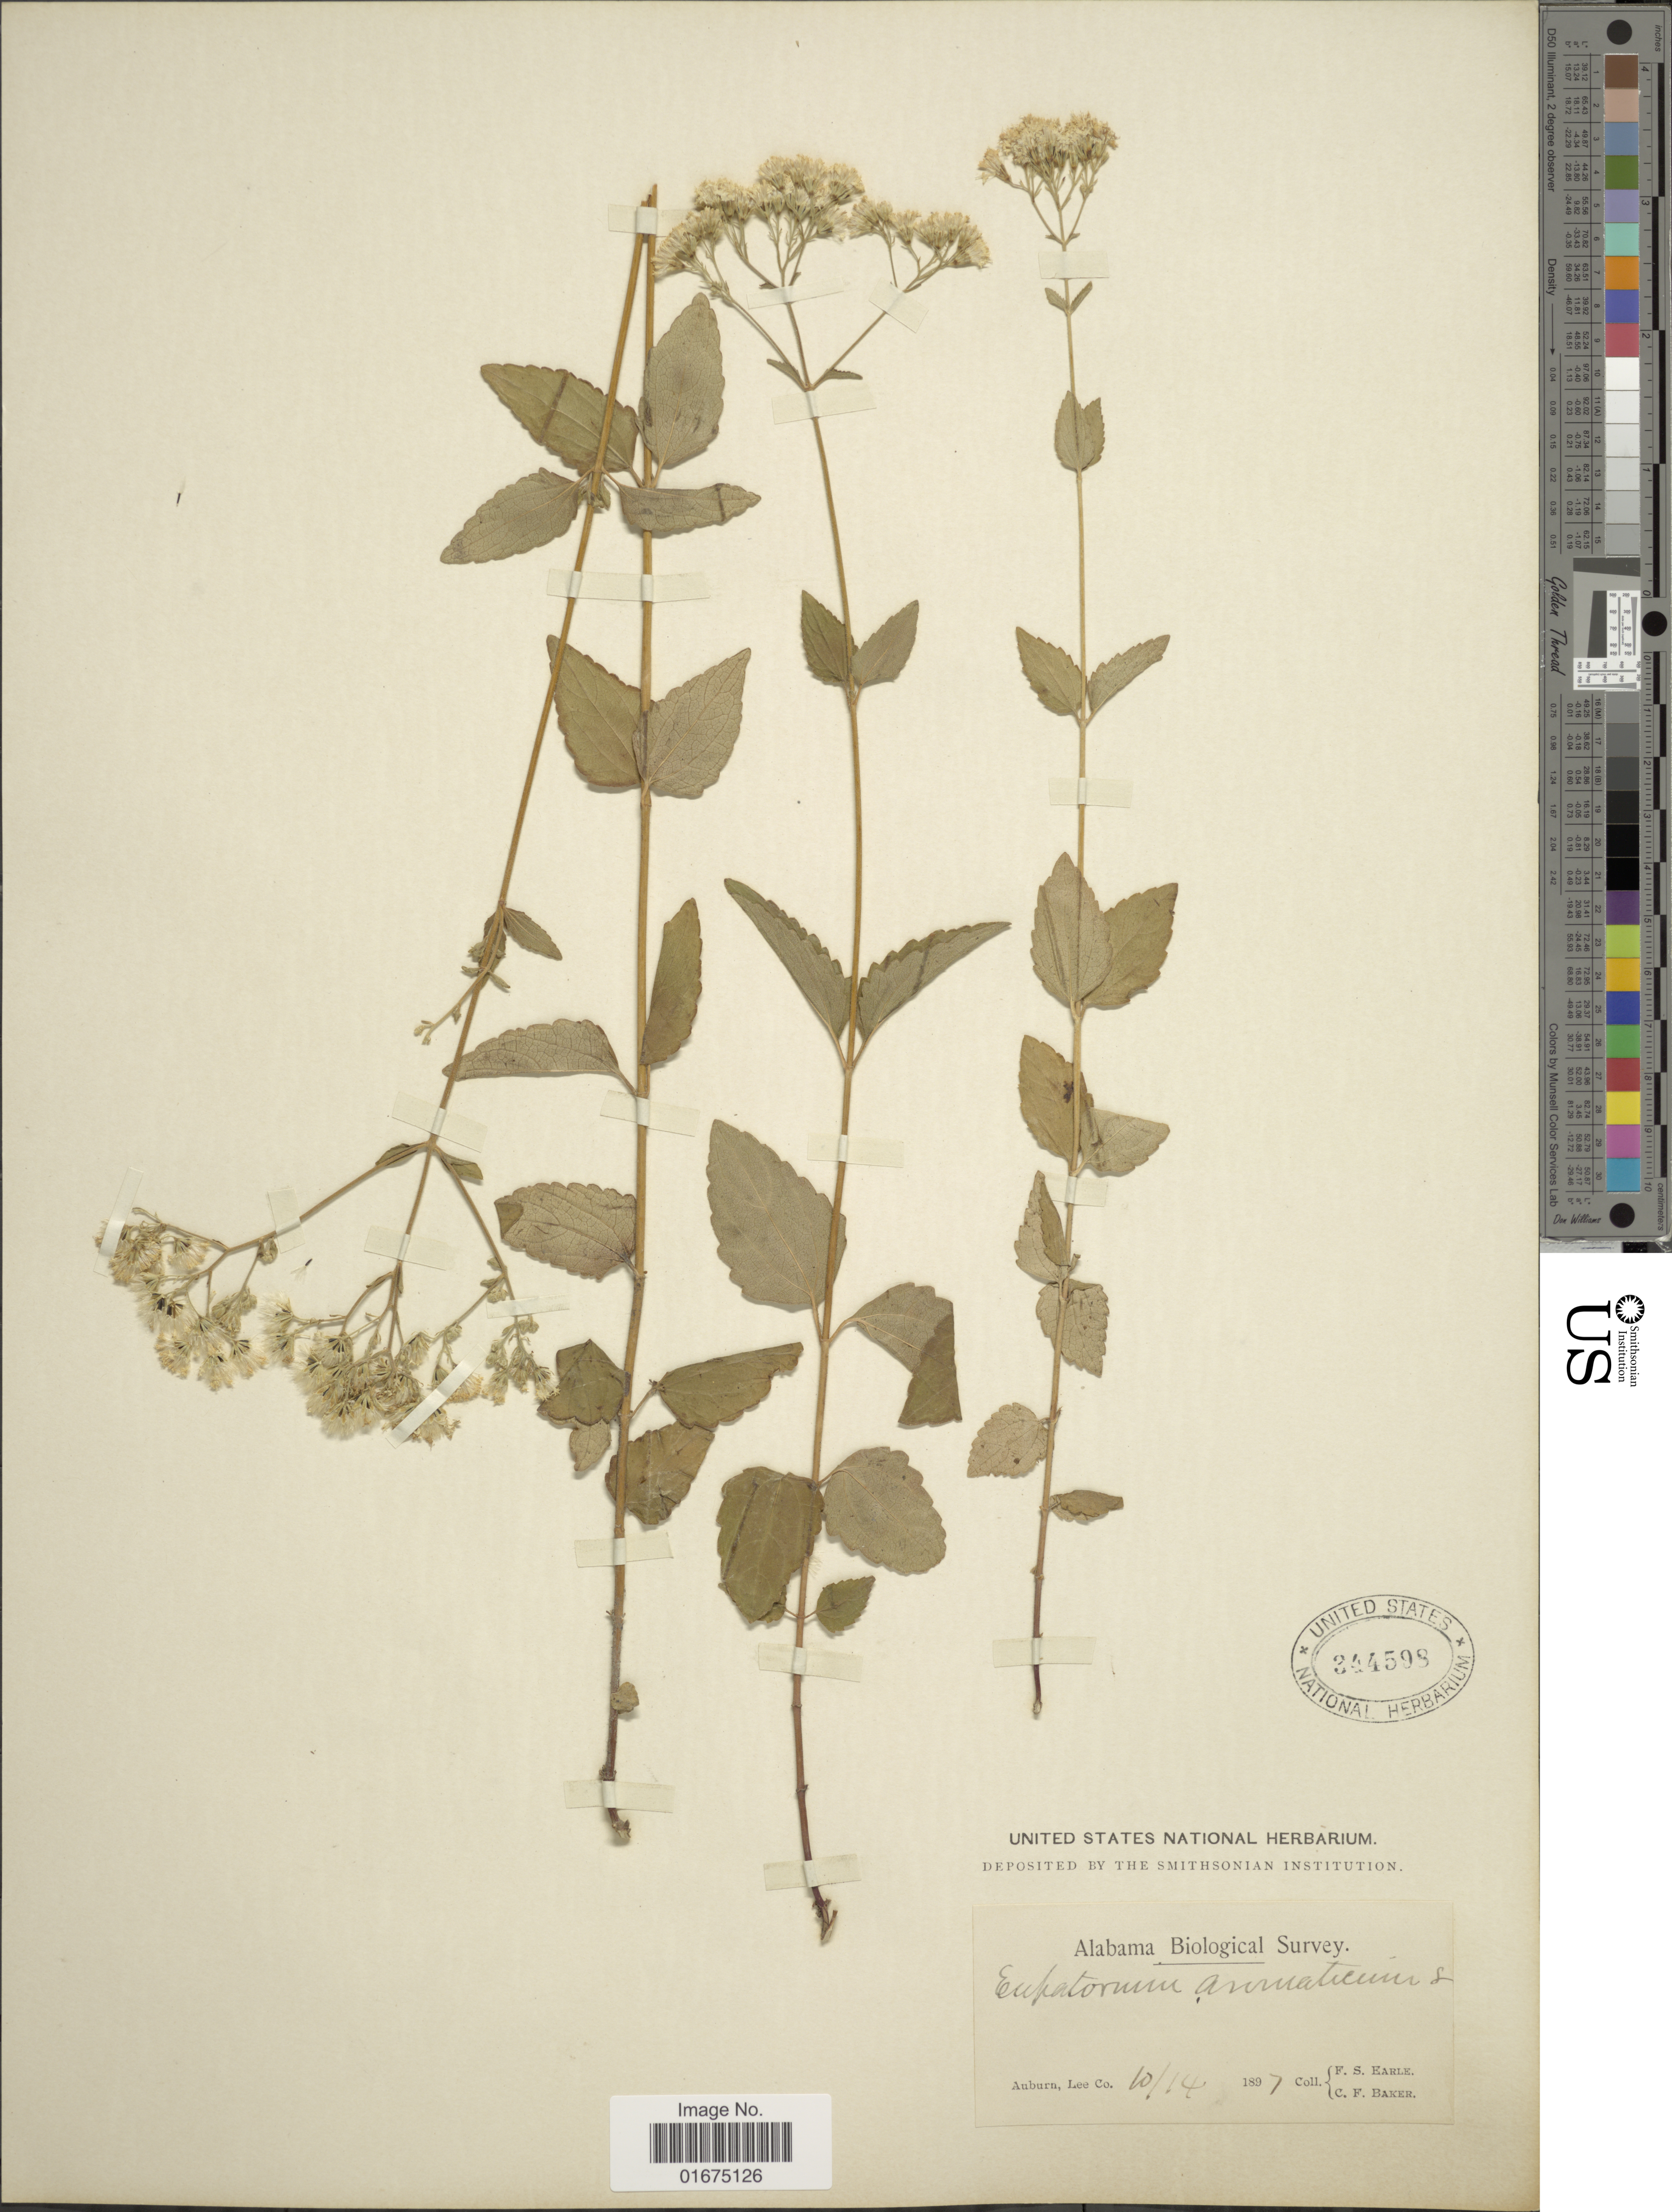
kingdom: Plantae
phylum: Tracheophyta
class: Magnoliopsida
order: Asterales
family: Asteraceae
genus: Ageratina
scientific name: Ageratina aromatica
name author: (L.) Spach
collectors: F. S. Earle & C. F. Baker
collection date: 1897-10-14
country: United States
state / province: Alabama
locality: Auburn, Lee Co.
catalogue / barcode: US 344598